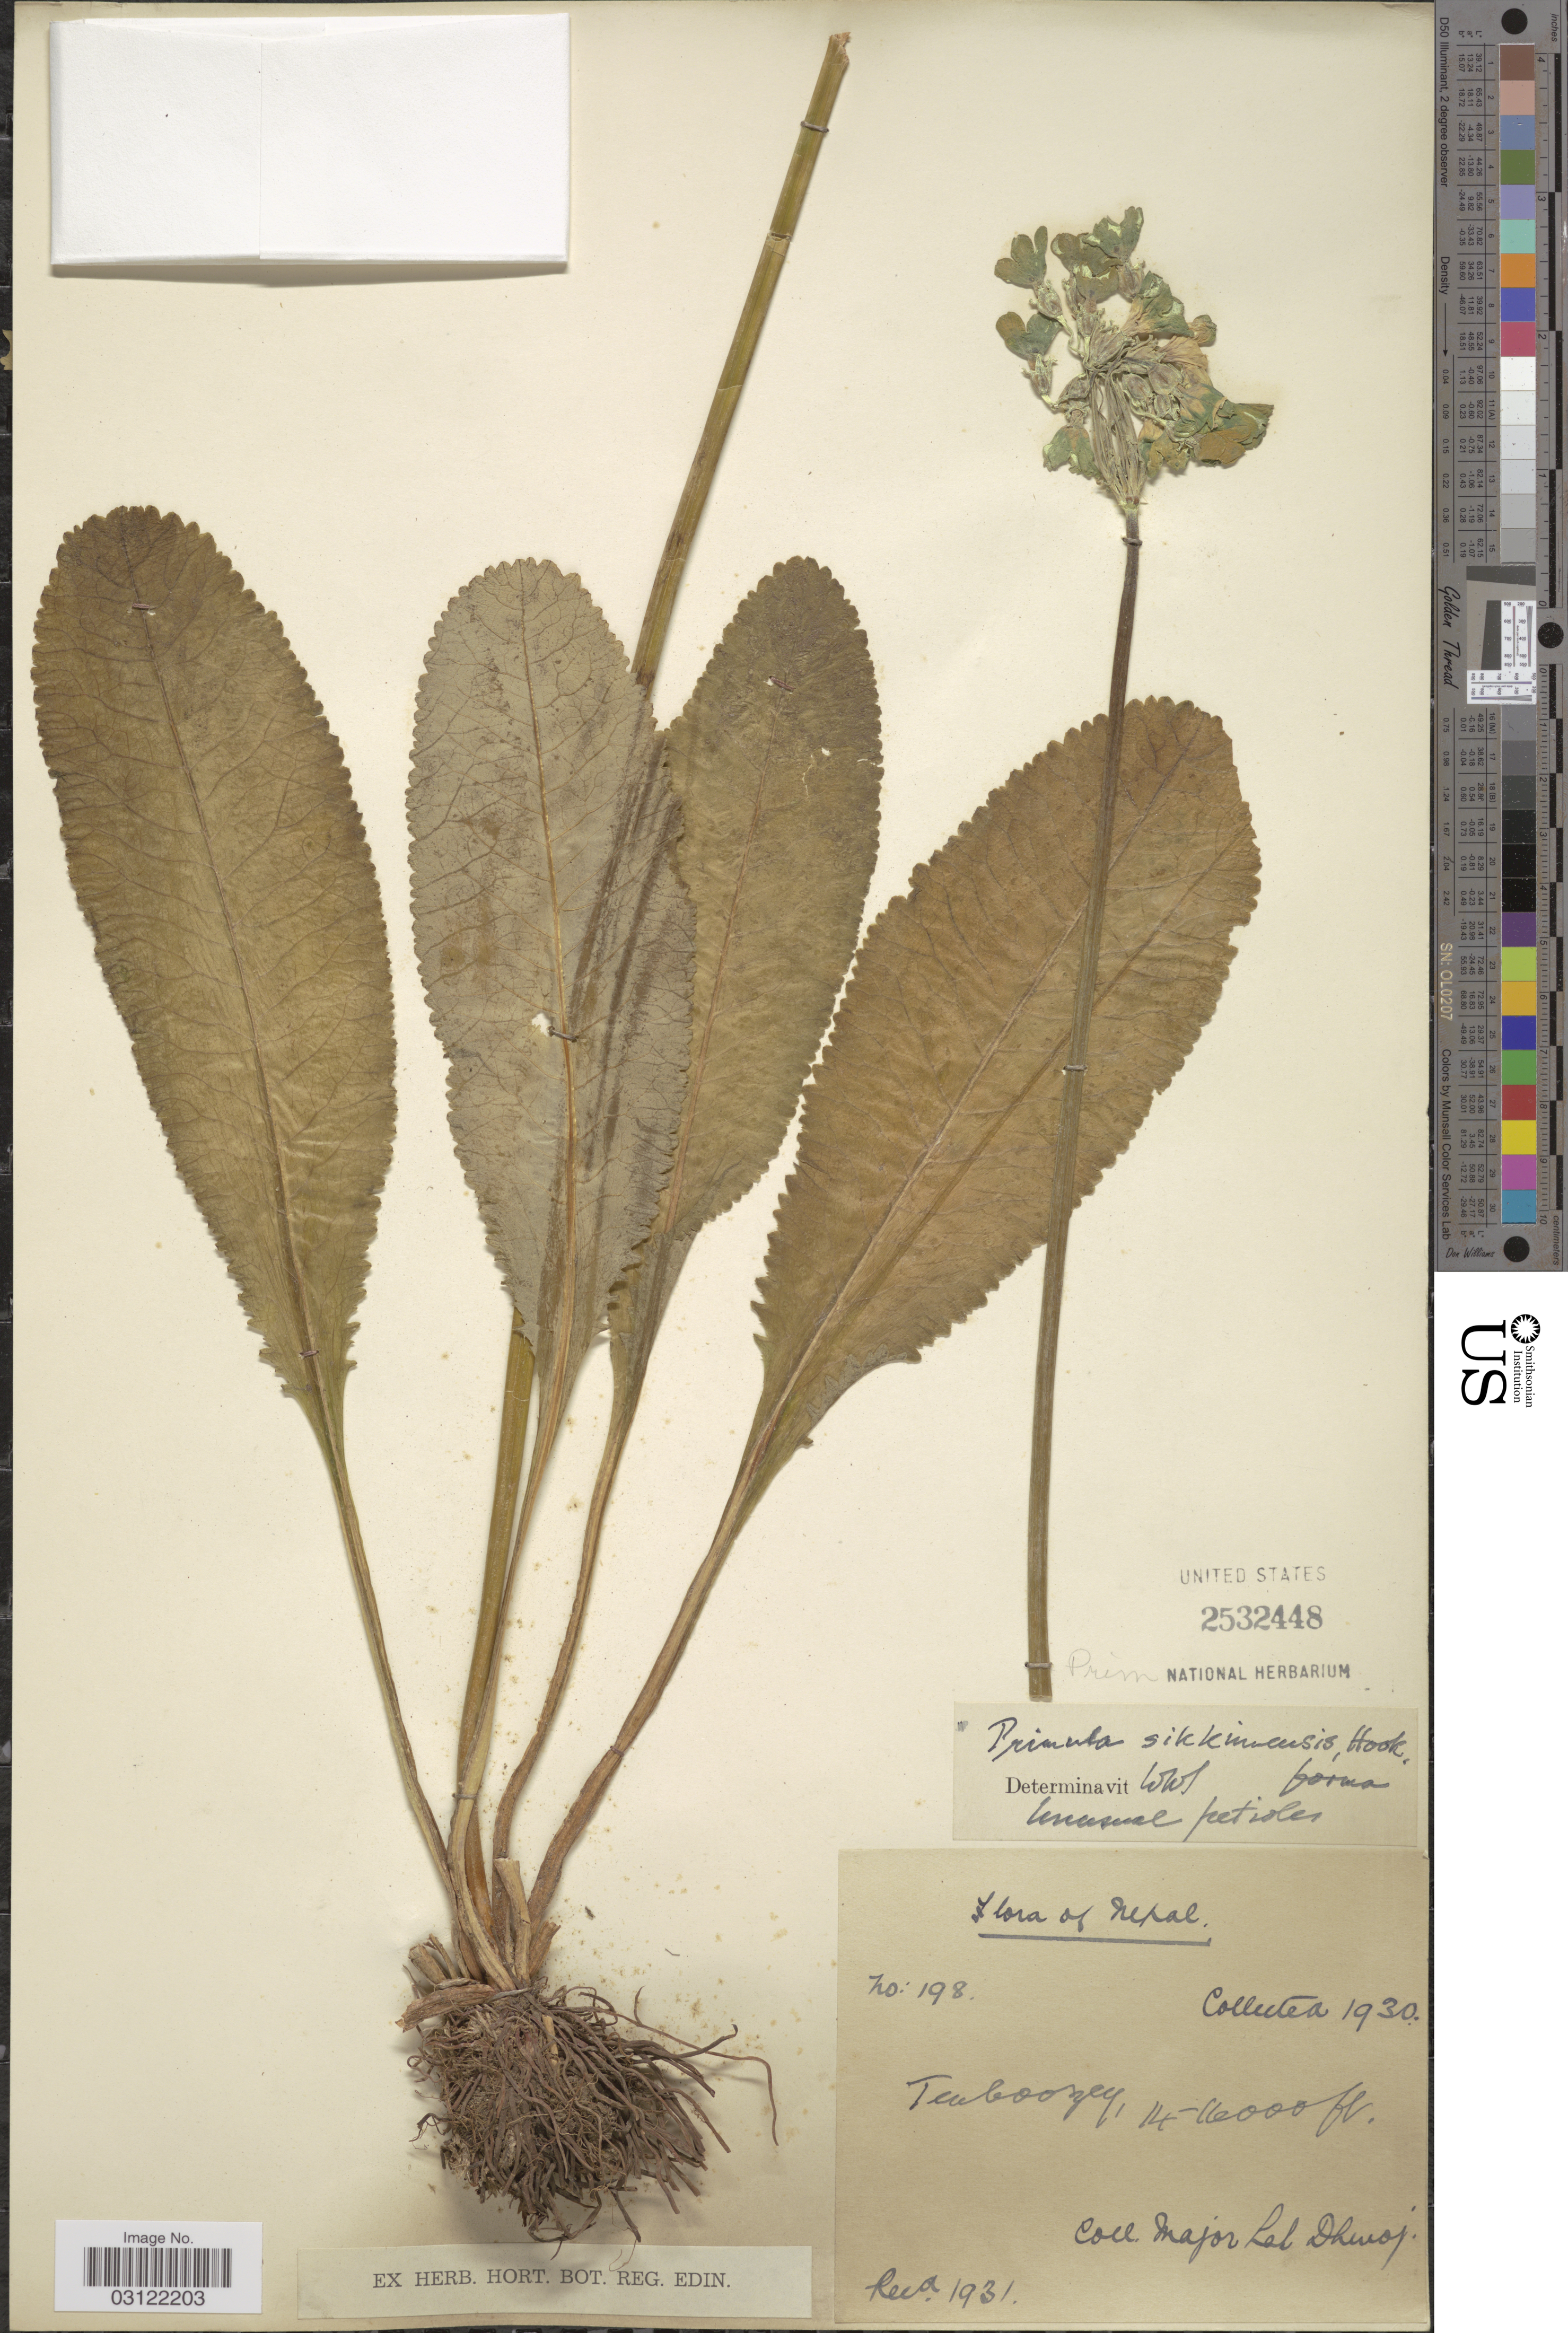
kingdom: Plantae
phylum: Tracheophyta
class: Magnoliopsida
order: Ericales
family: Primulaceae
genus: Primula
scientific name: Primula sikkimensis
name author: Hook.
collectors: Lal Dhwoj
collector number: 198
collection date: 1930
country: Nepal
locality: Tenboozey.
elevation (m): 4267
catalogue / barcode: US 2532448